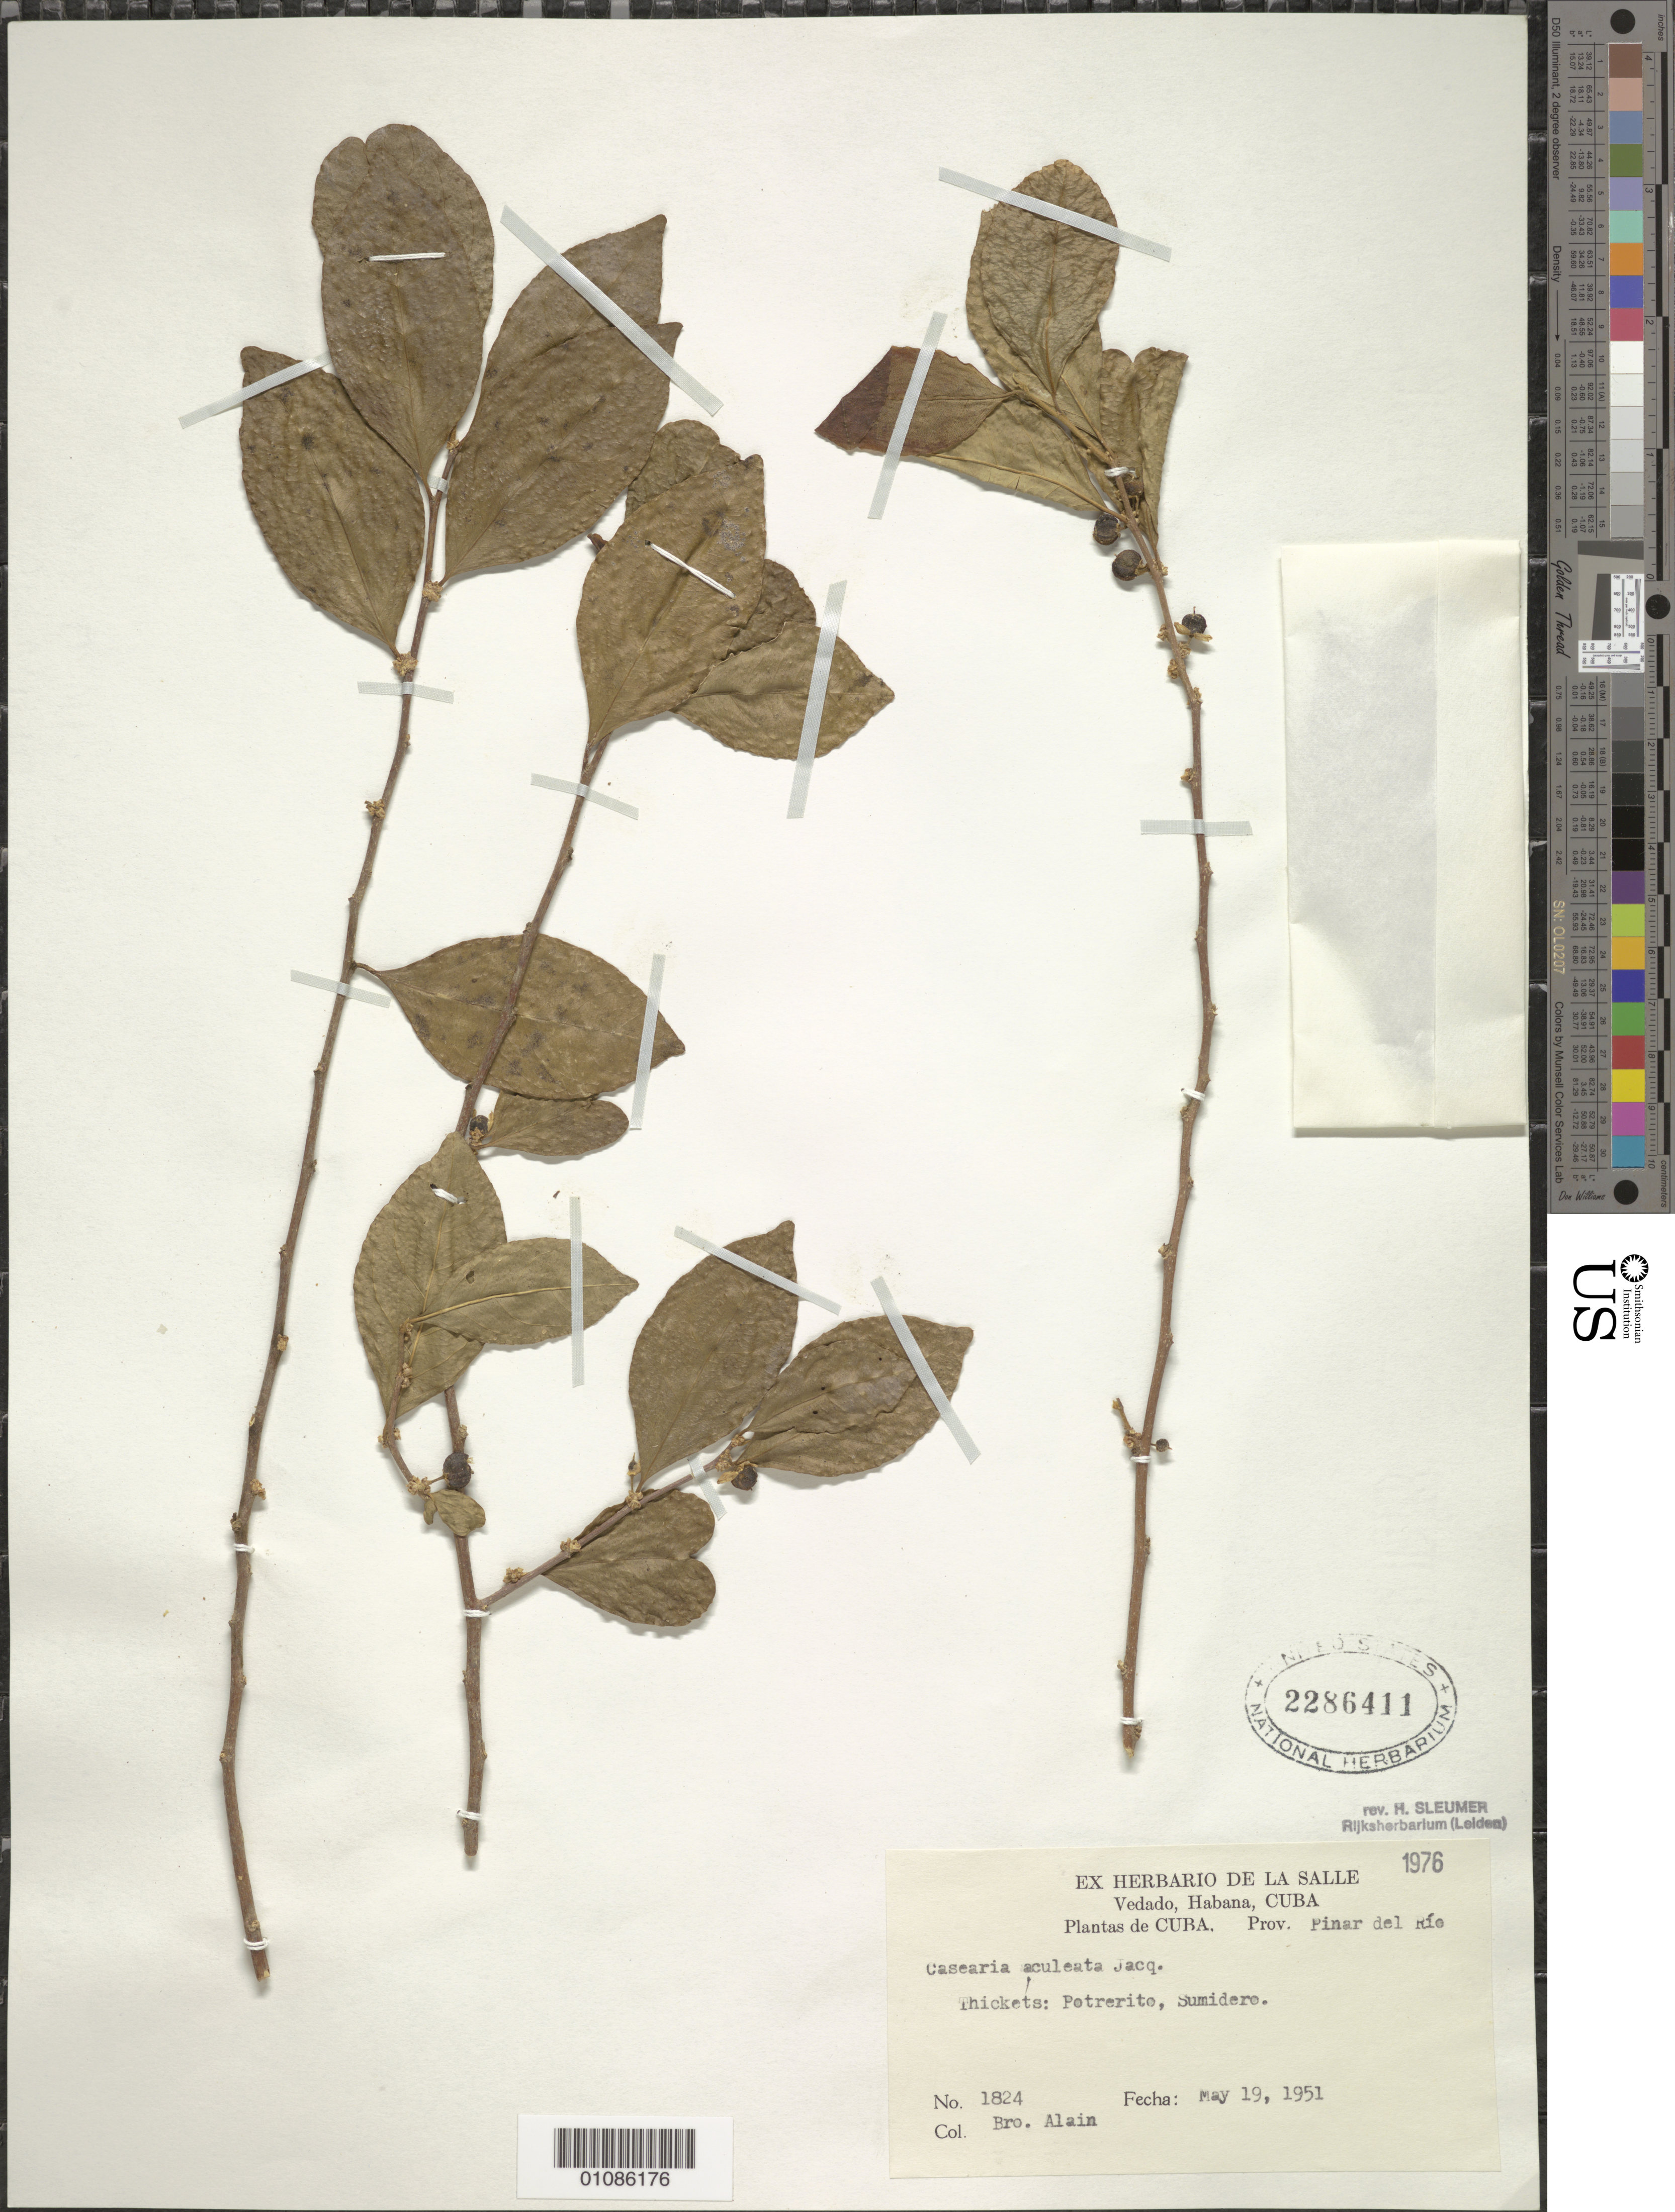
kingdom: Plantae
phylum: Tracheophyta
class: Magnoliopsida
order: Malpighiales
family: Salicaceae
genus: Casearia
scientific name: Casearia aculeata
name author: Jacq.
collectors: A. H. Liogier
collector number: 1824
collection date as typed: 19 May 1951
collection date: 1951-05-19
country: Cuba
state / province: Pinar del Rio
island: Cuba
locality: Thickets: Potrerito, Sumidero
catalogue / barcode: US 2286411